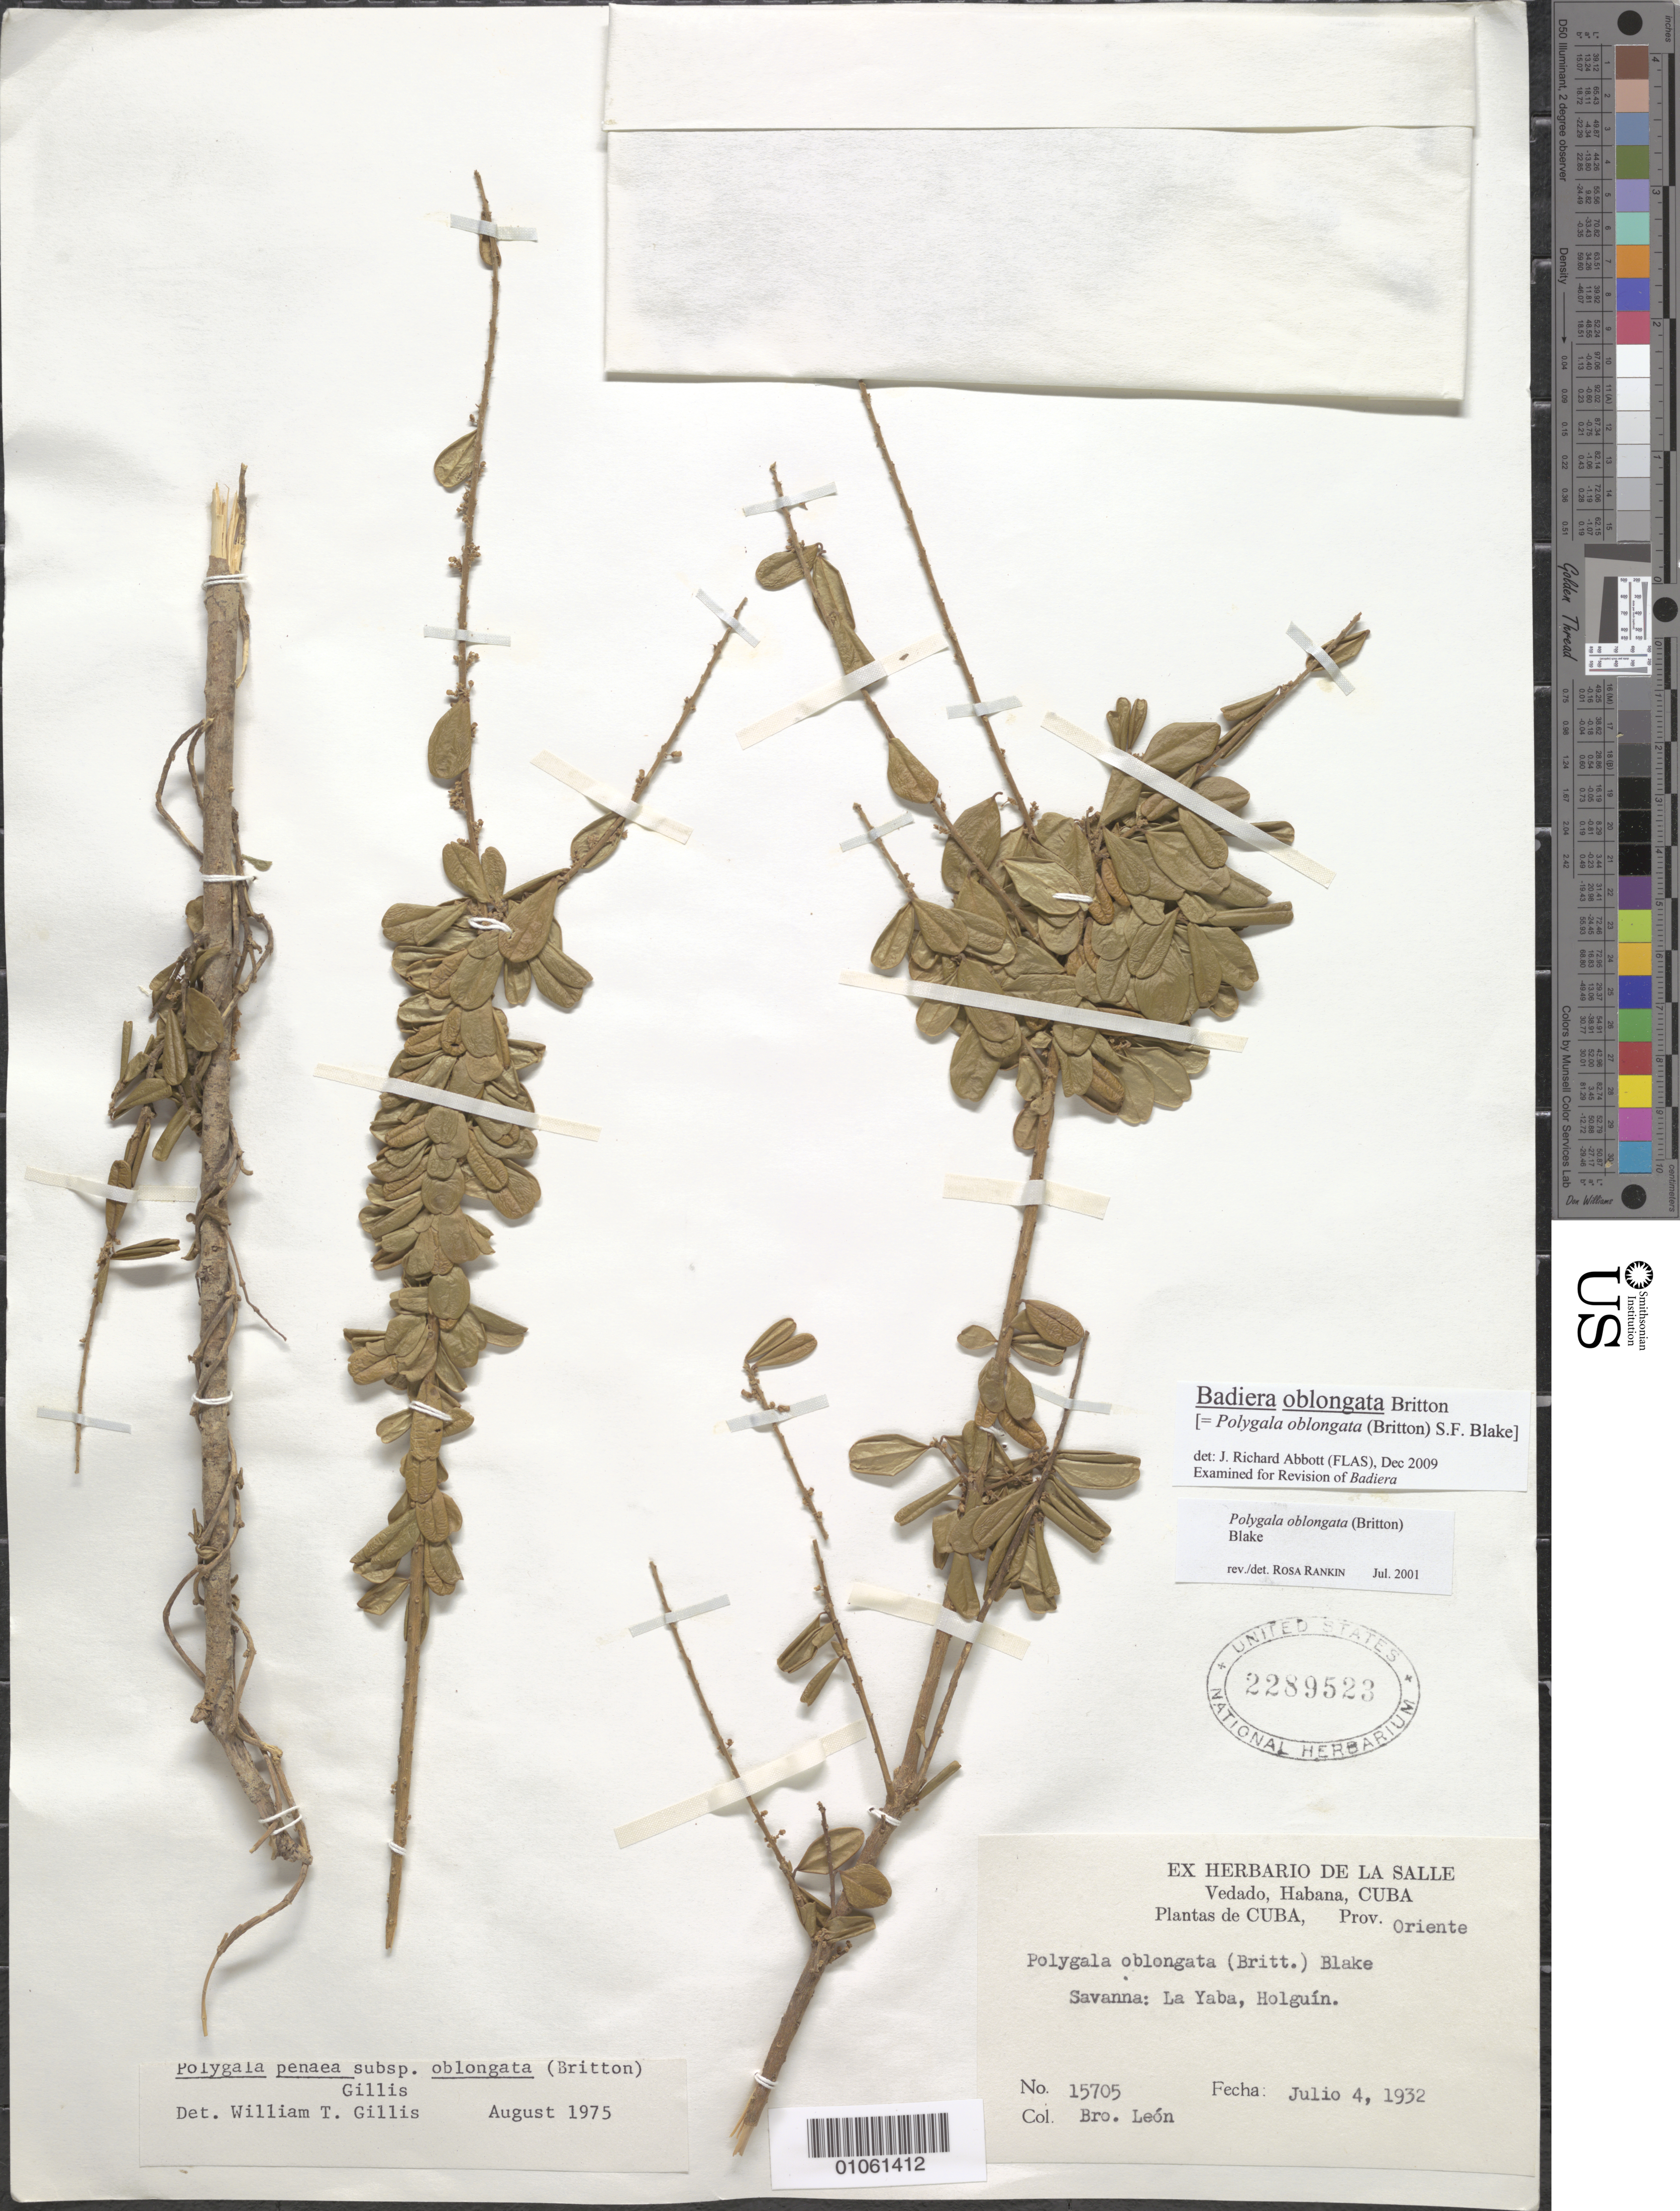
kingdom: Plantae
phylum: Tracheophyta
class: Magnoliopsida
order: Fabales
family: Polygalaceae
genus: Badiera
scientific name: Badiera oblongata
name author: Britton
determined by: Abbott, J. R., (FLAS)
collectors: Bro. León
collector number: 15705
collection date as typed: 04 Jul 1932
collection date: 1932-07-04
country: Cuba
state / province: Oriente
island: Cuba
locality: La Yaba, Holguín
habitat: Savanna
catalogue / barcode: US 2289523